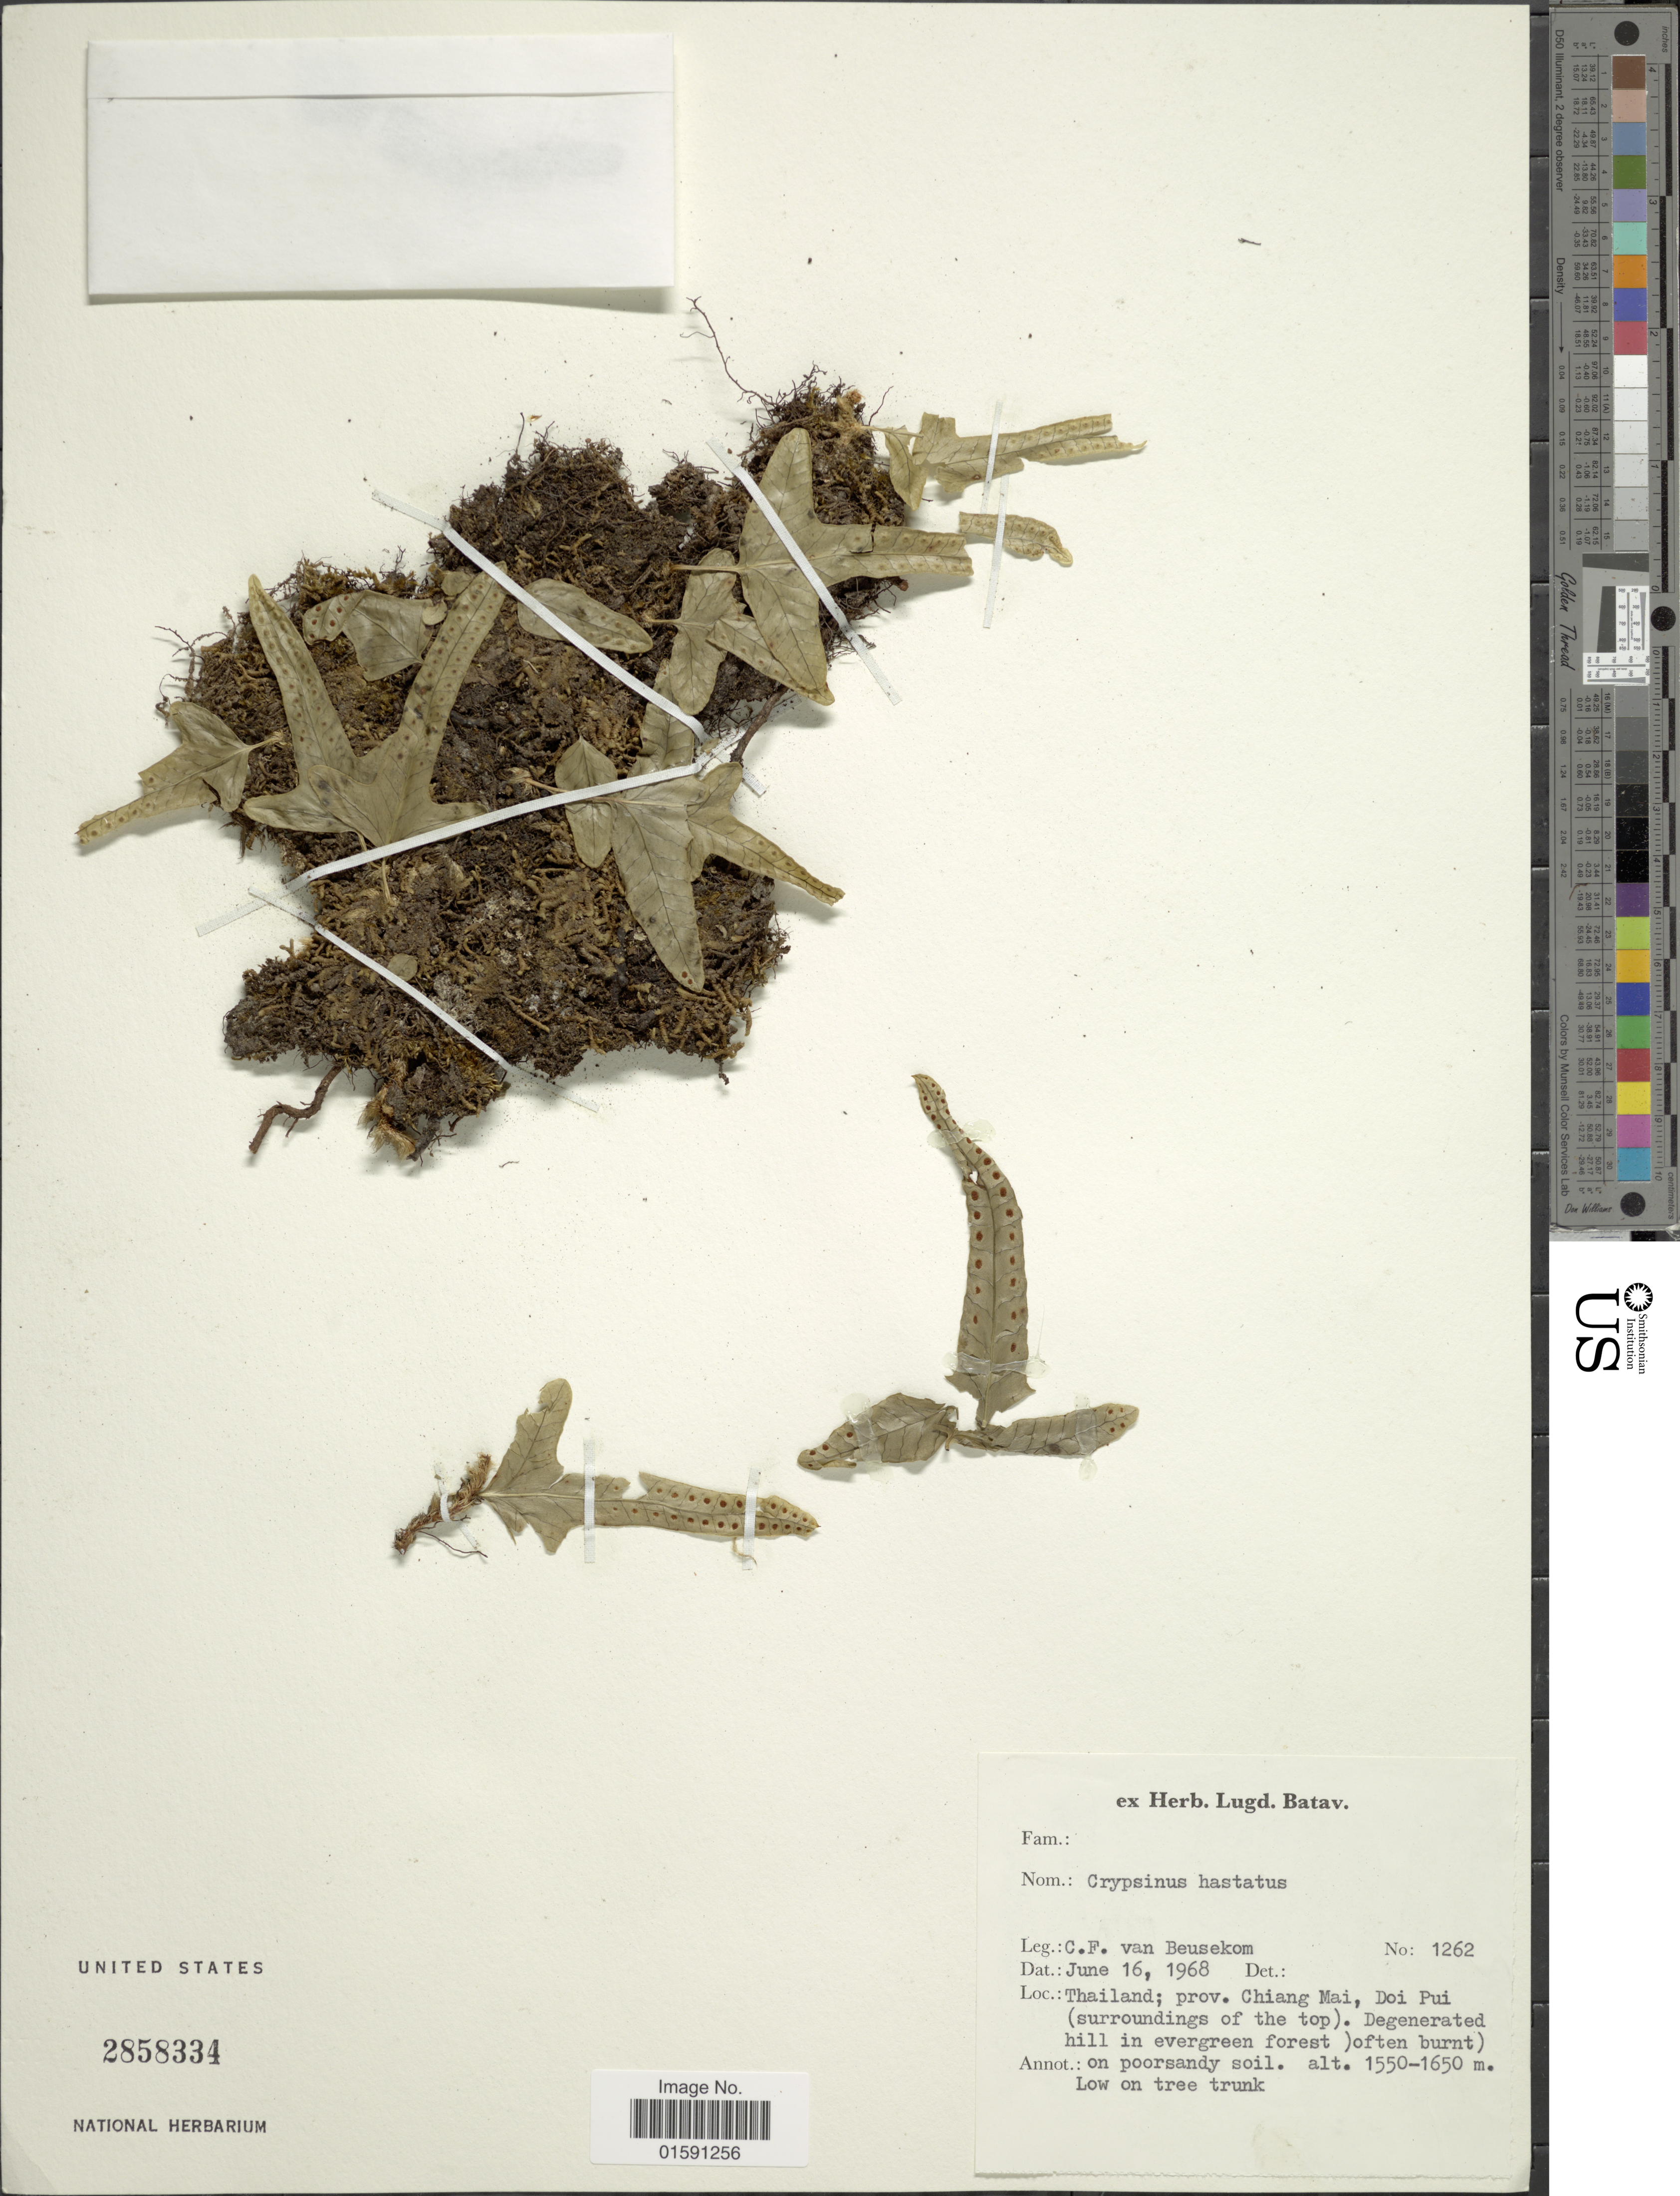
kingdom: Plantae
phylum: Tracheophyta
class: Polypodiopsida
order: Polypodiales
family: Polypodiaceae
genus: Selliguea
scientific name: Selliguea hastata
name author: (Thunb.) Fraser-Jenk.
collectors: C. F. Beusekom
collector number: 1262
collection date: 1968-06-16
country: Thailand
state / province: Chiang Mai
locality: Thailand, Chiang Mai, Doi Pui (surroundings of the top),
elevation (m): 1550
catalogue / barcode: US 2858334